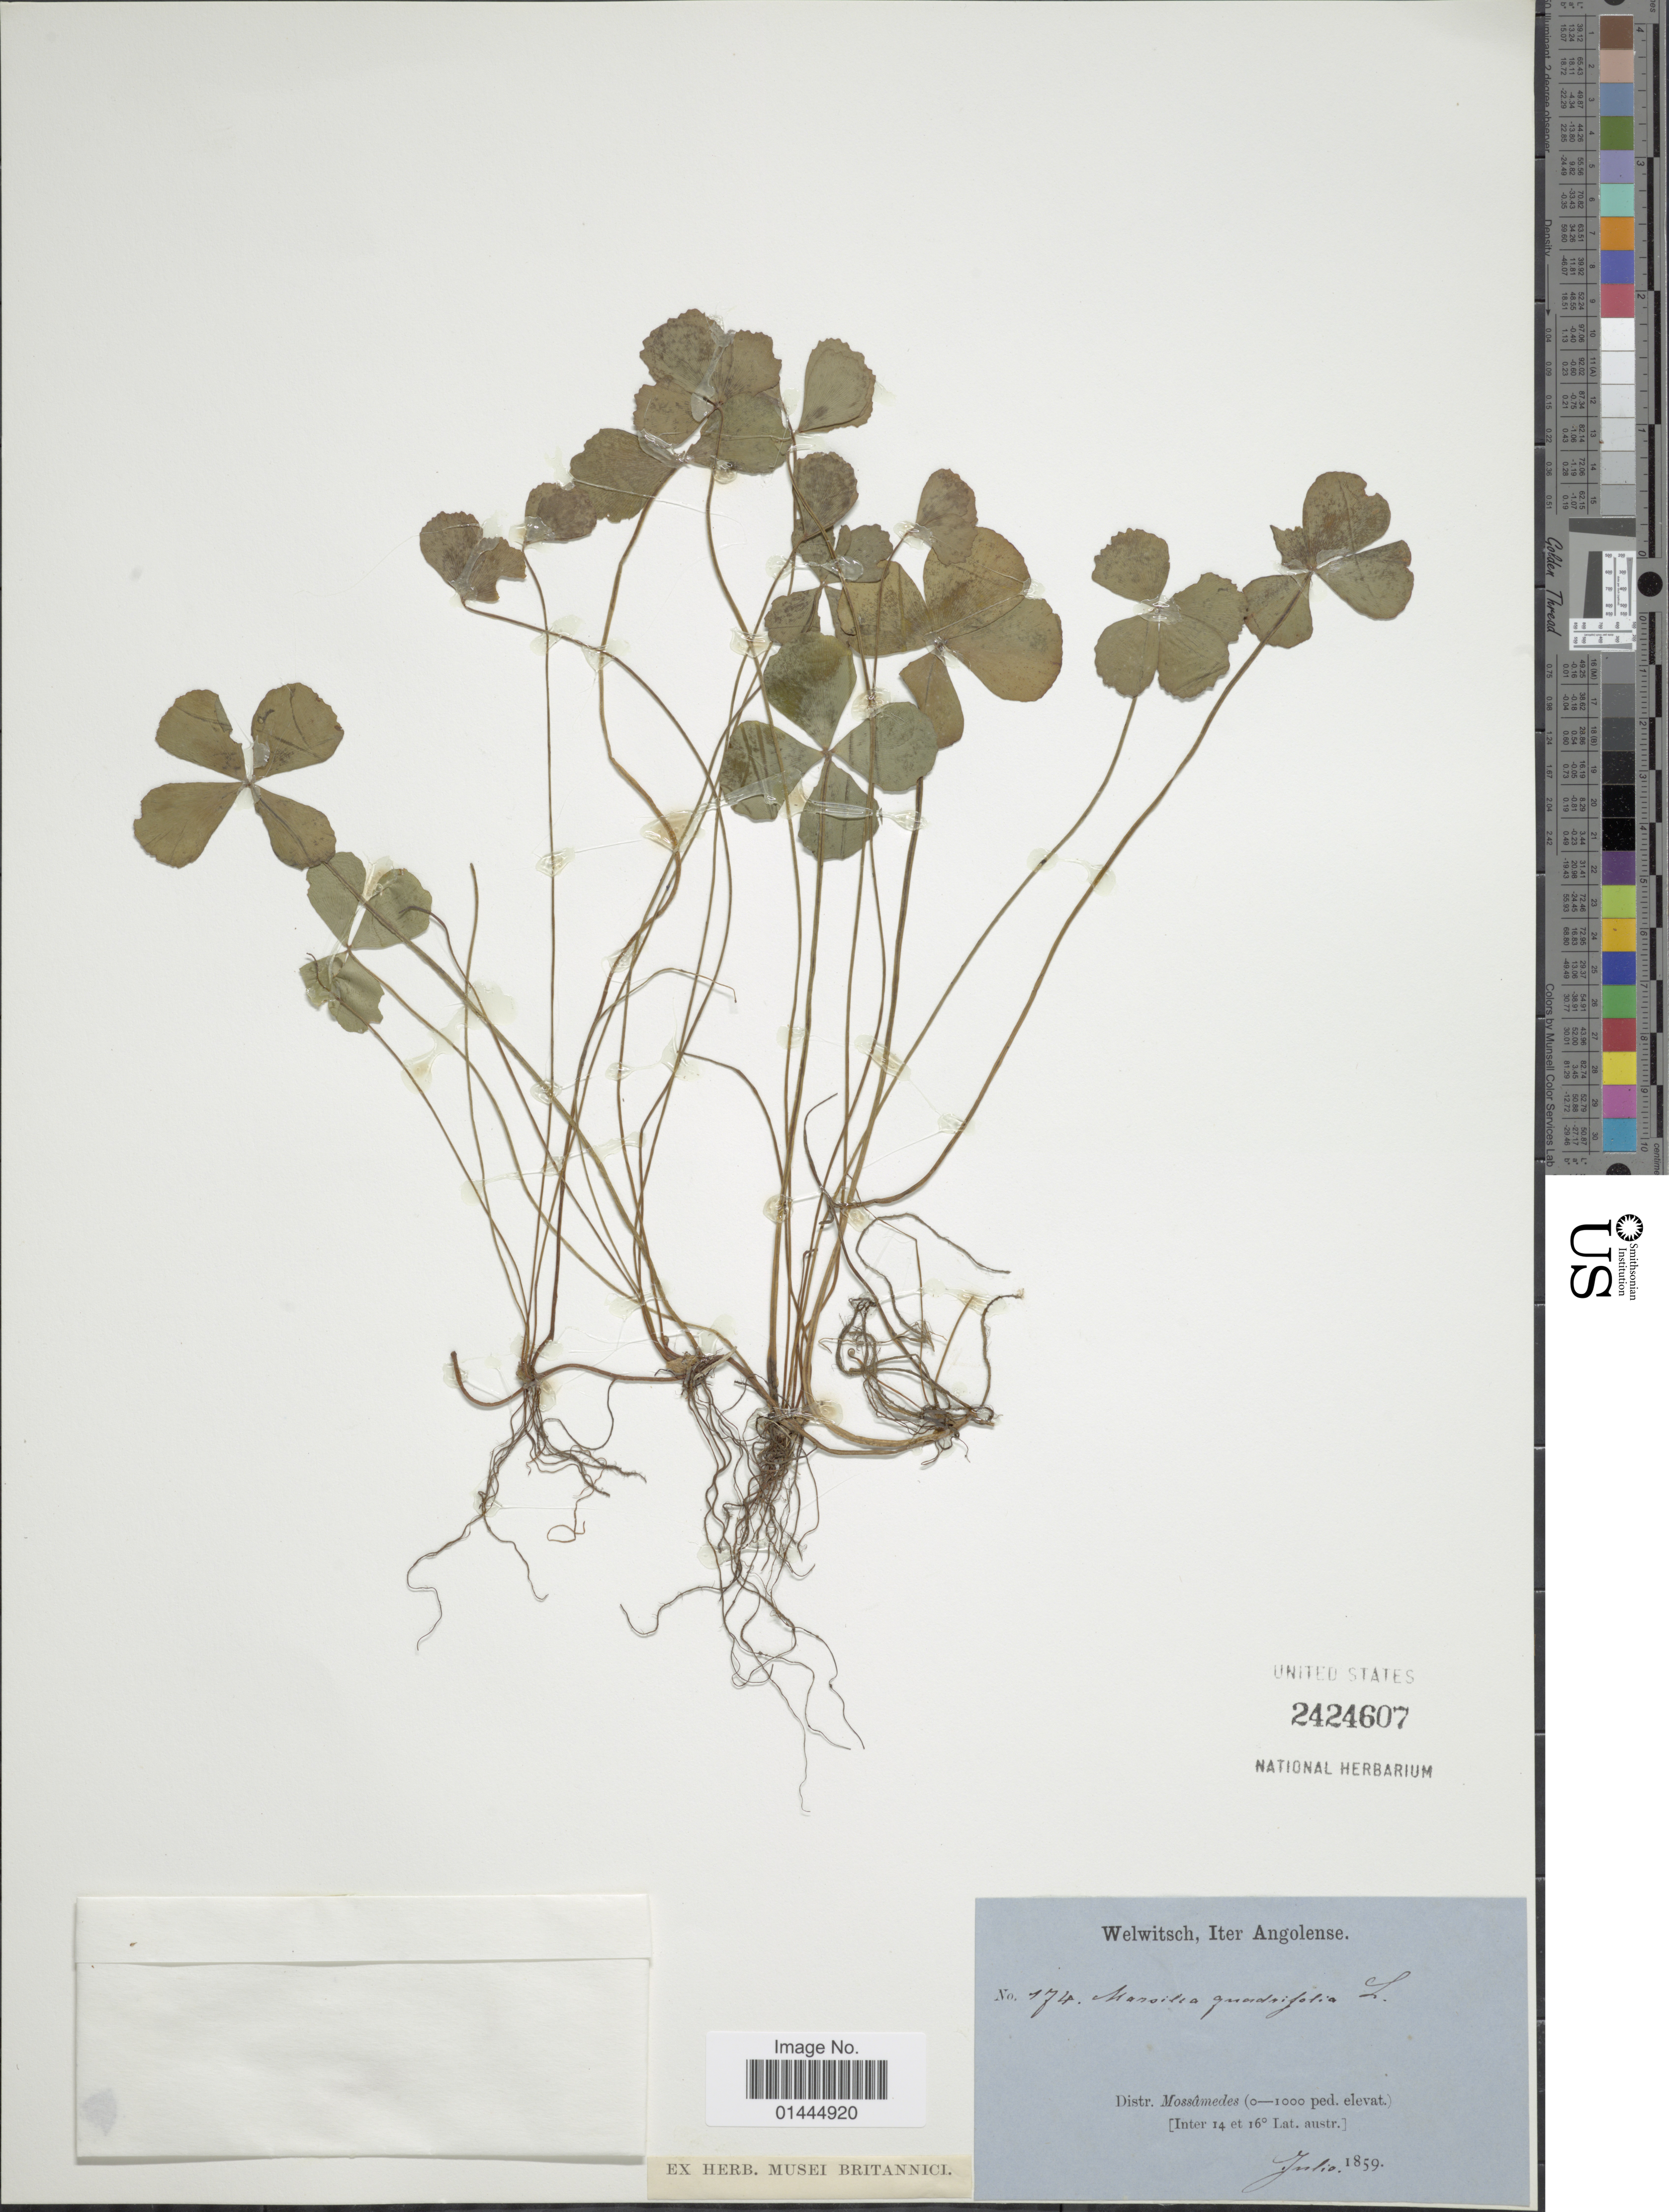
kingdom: Plantae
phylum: Tracheophyta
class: Polypodiopsida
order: Salviniales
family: Marsileaceae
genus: Marsilea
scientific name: Marsilea quadrifolia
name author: L.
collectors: -. Welwitsch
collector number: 174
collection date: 1859-07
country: Angola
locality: Angolense, Distr. Mossamedes.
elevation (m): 0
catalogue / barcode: US 2424607